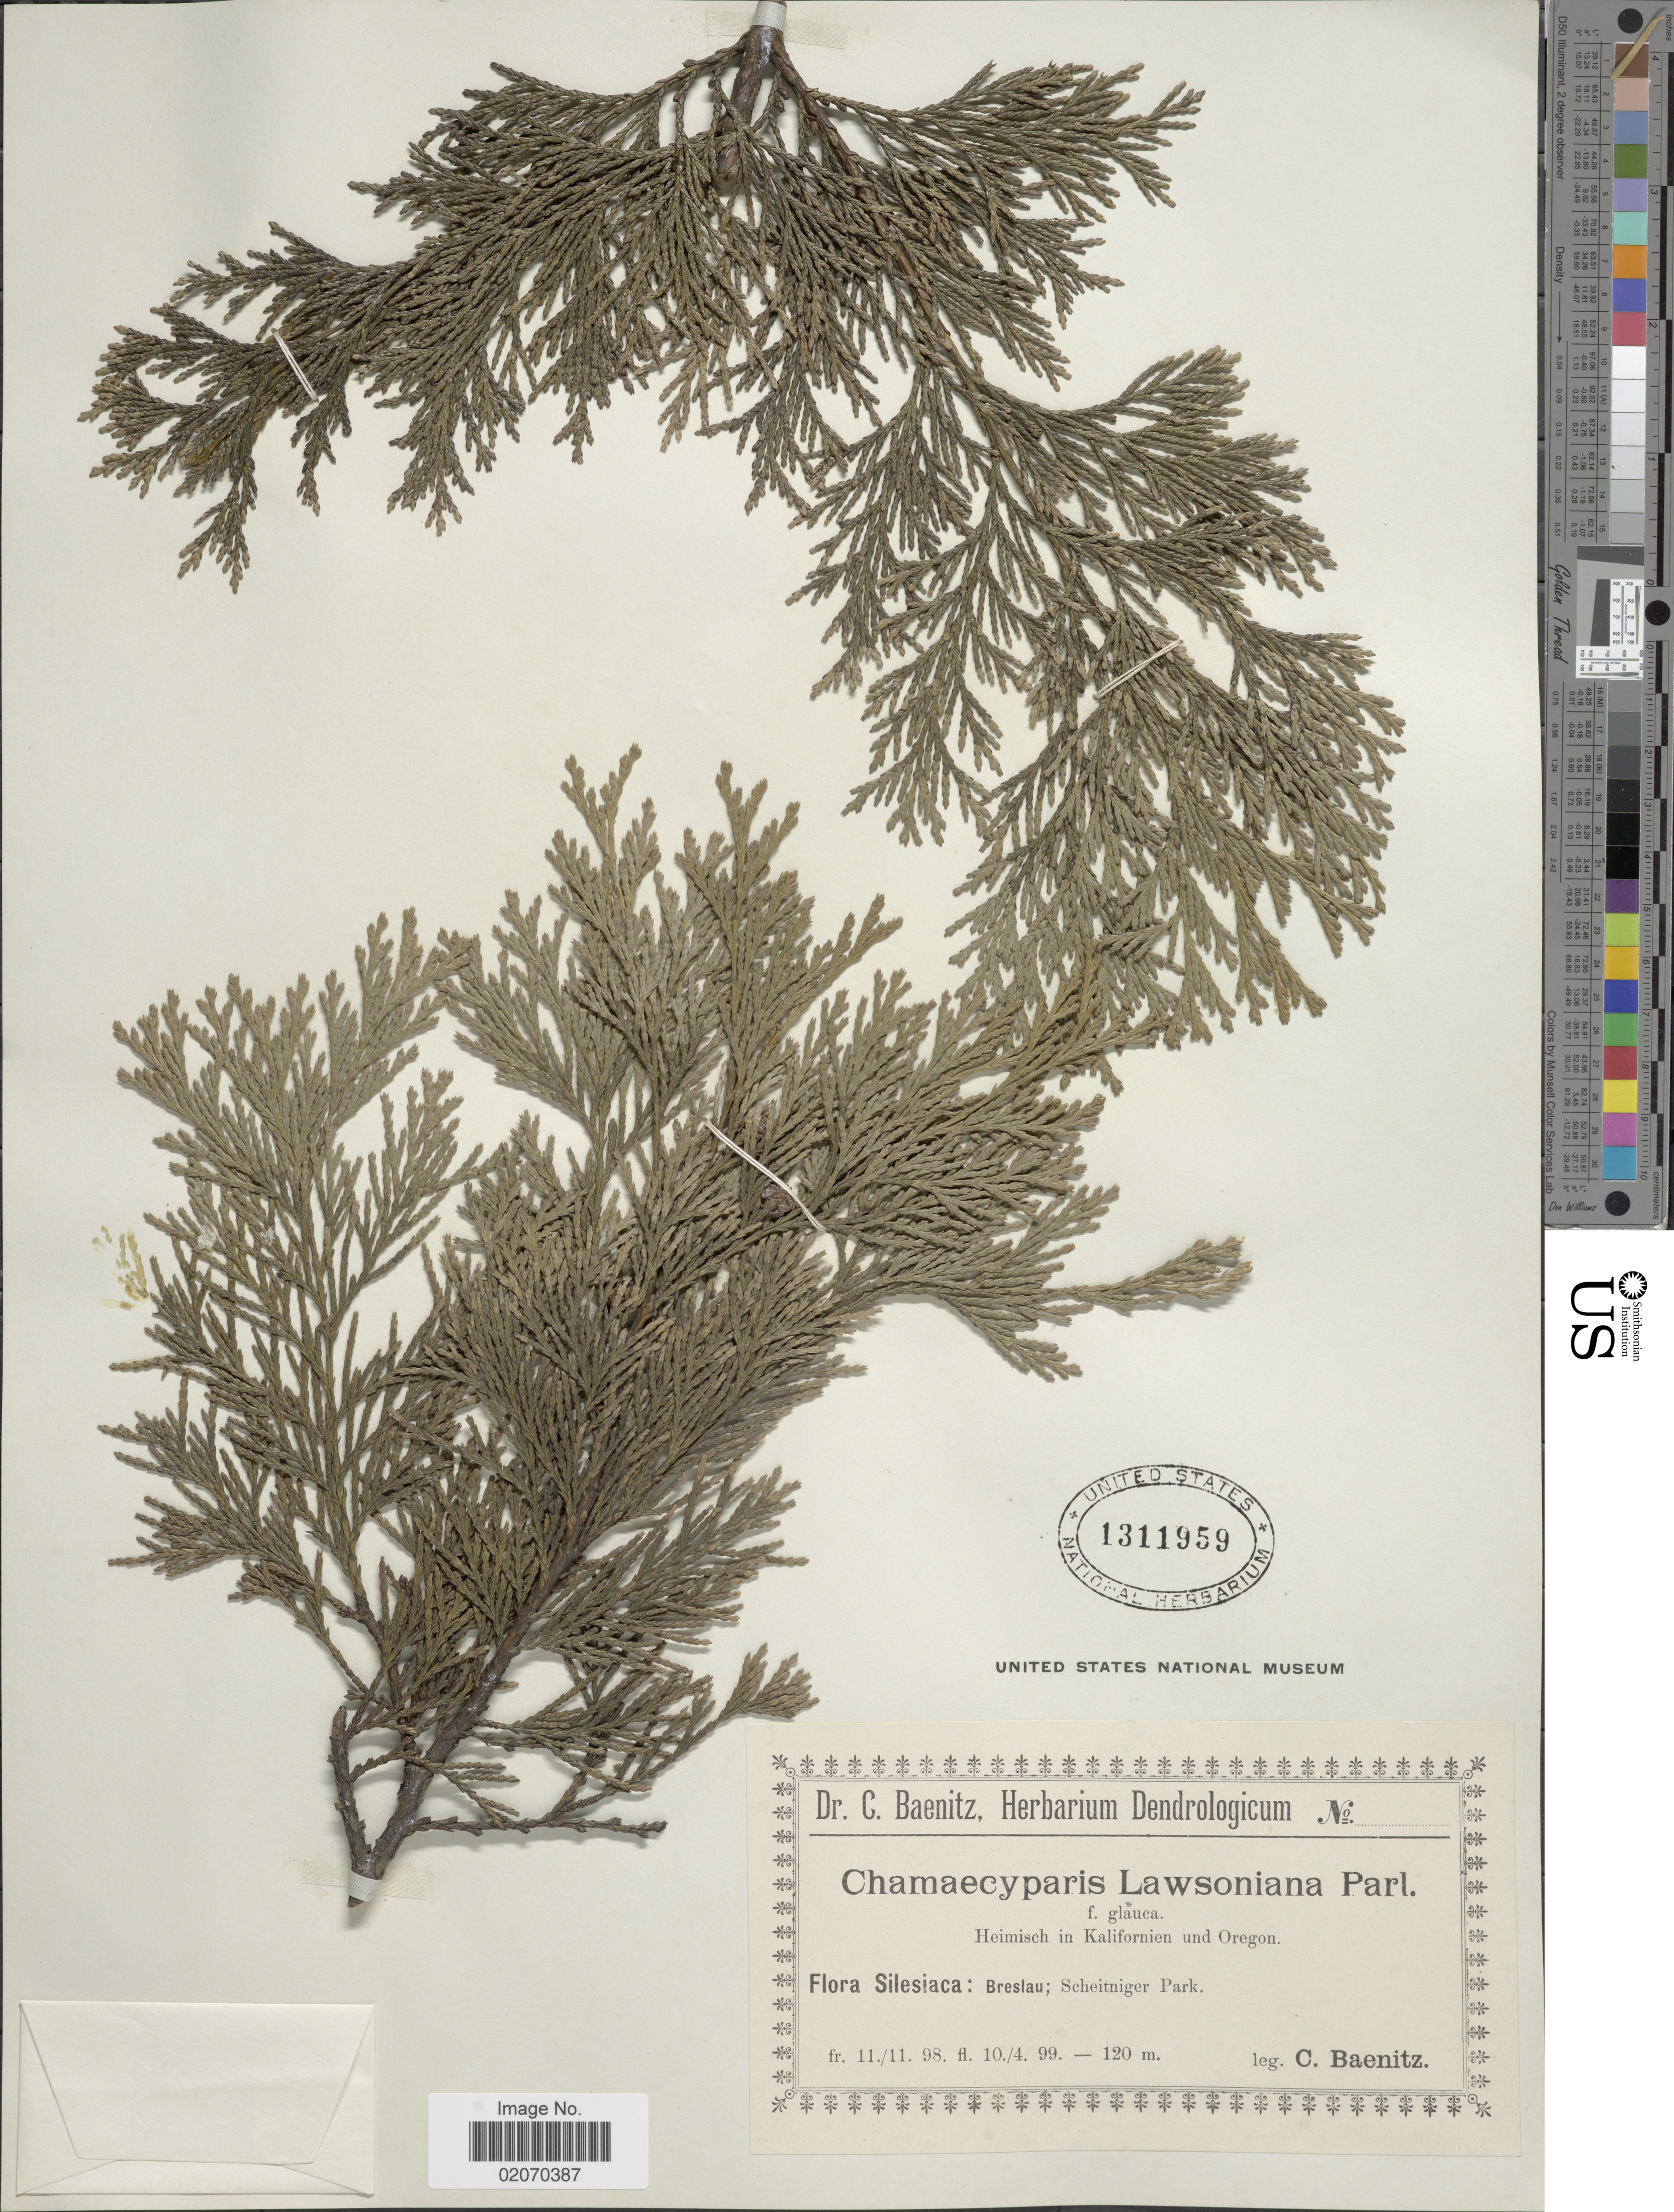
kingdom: Plantae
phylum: Tracheophyta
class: Pinopsida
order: Pinales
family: Cupressaceae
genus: Chamaecyparis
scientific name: Chamaecyparis lawsoniana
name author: (A. Murray bis) Parl.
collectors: C. G. Baenitz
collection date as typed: Transcribed d/m/y: 11/11/98 to 10/4/99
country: Poland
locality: Silesiaca: Breslau: Scheitniger Park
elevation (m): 120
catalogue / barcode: US 1311959